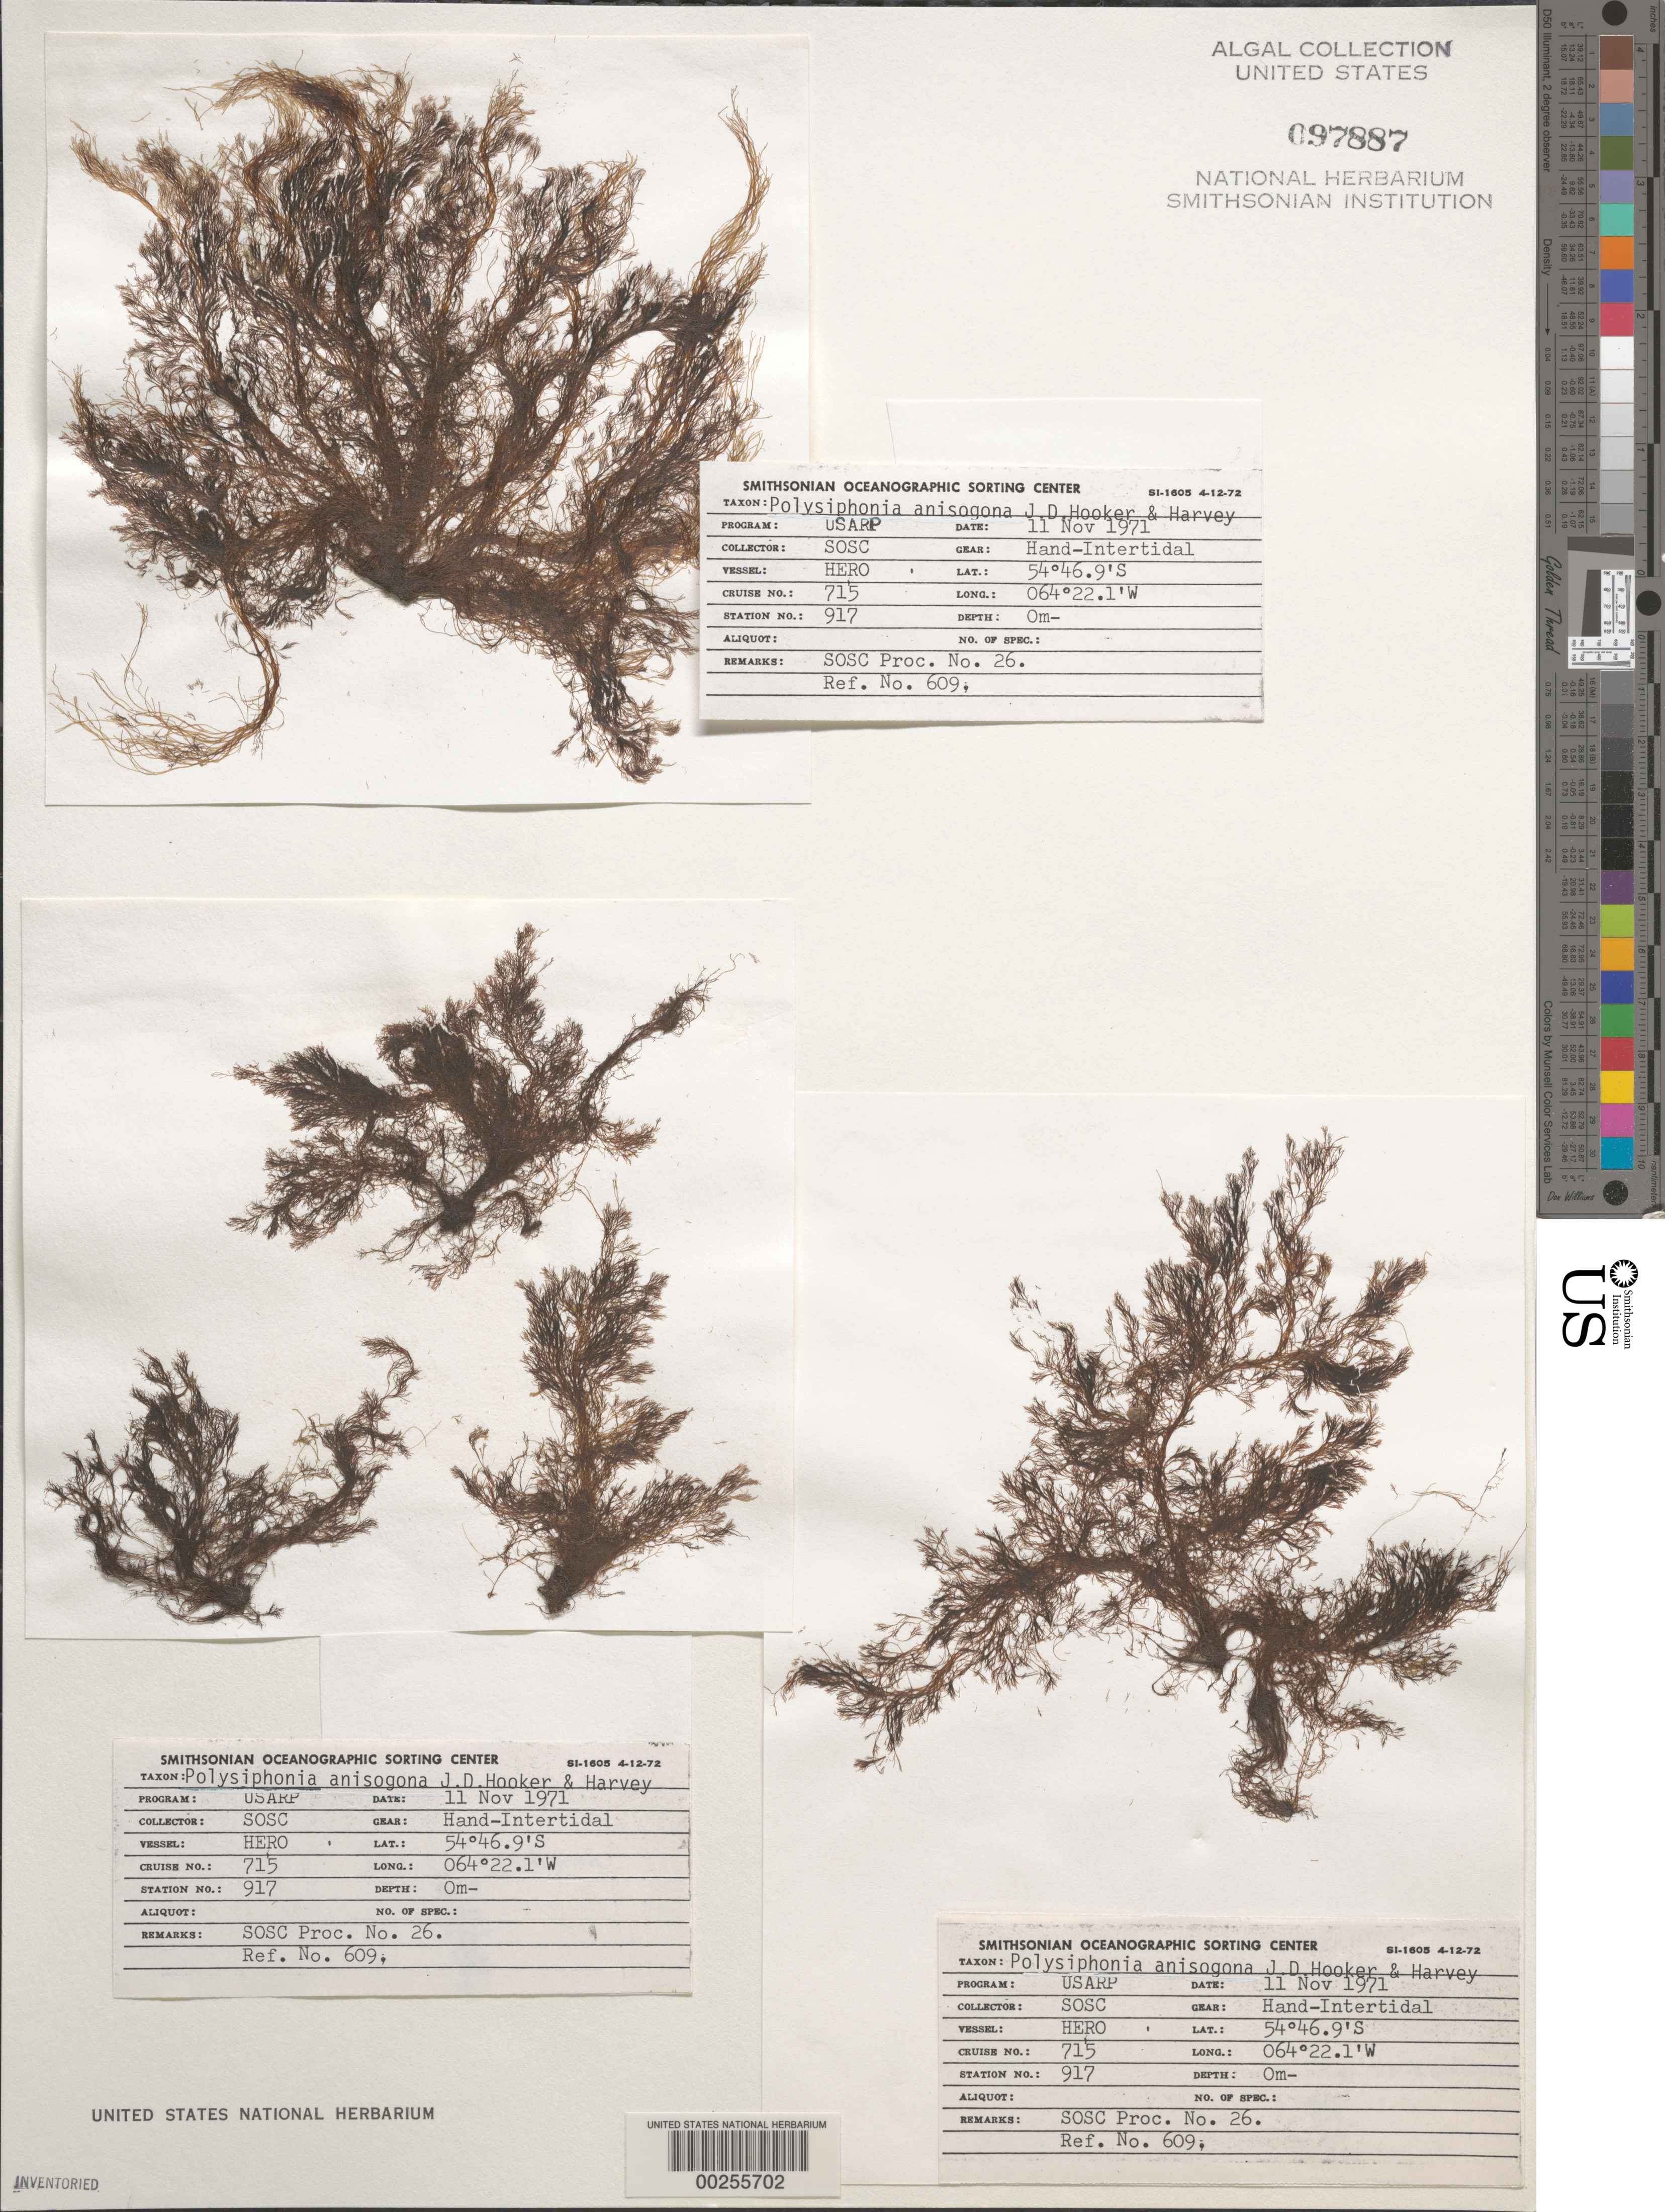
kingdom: Plantae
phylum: Rhodophyta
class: Florideophyceae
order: Ceramiales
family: Rhodomelaceae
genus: Polysiphonia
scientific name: Polysiphonia anisogona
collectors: SOSC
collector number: Station 917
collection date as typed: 11 Nov 1971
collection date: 1971-11-11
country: Argentina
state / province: Tierra del Fuego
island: Isla de los Estados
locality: Puerto Parry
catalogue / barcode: US 97887